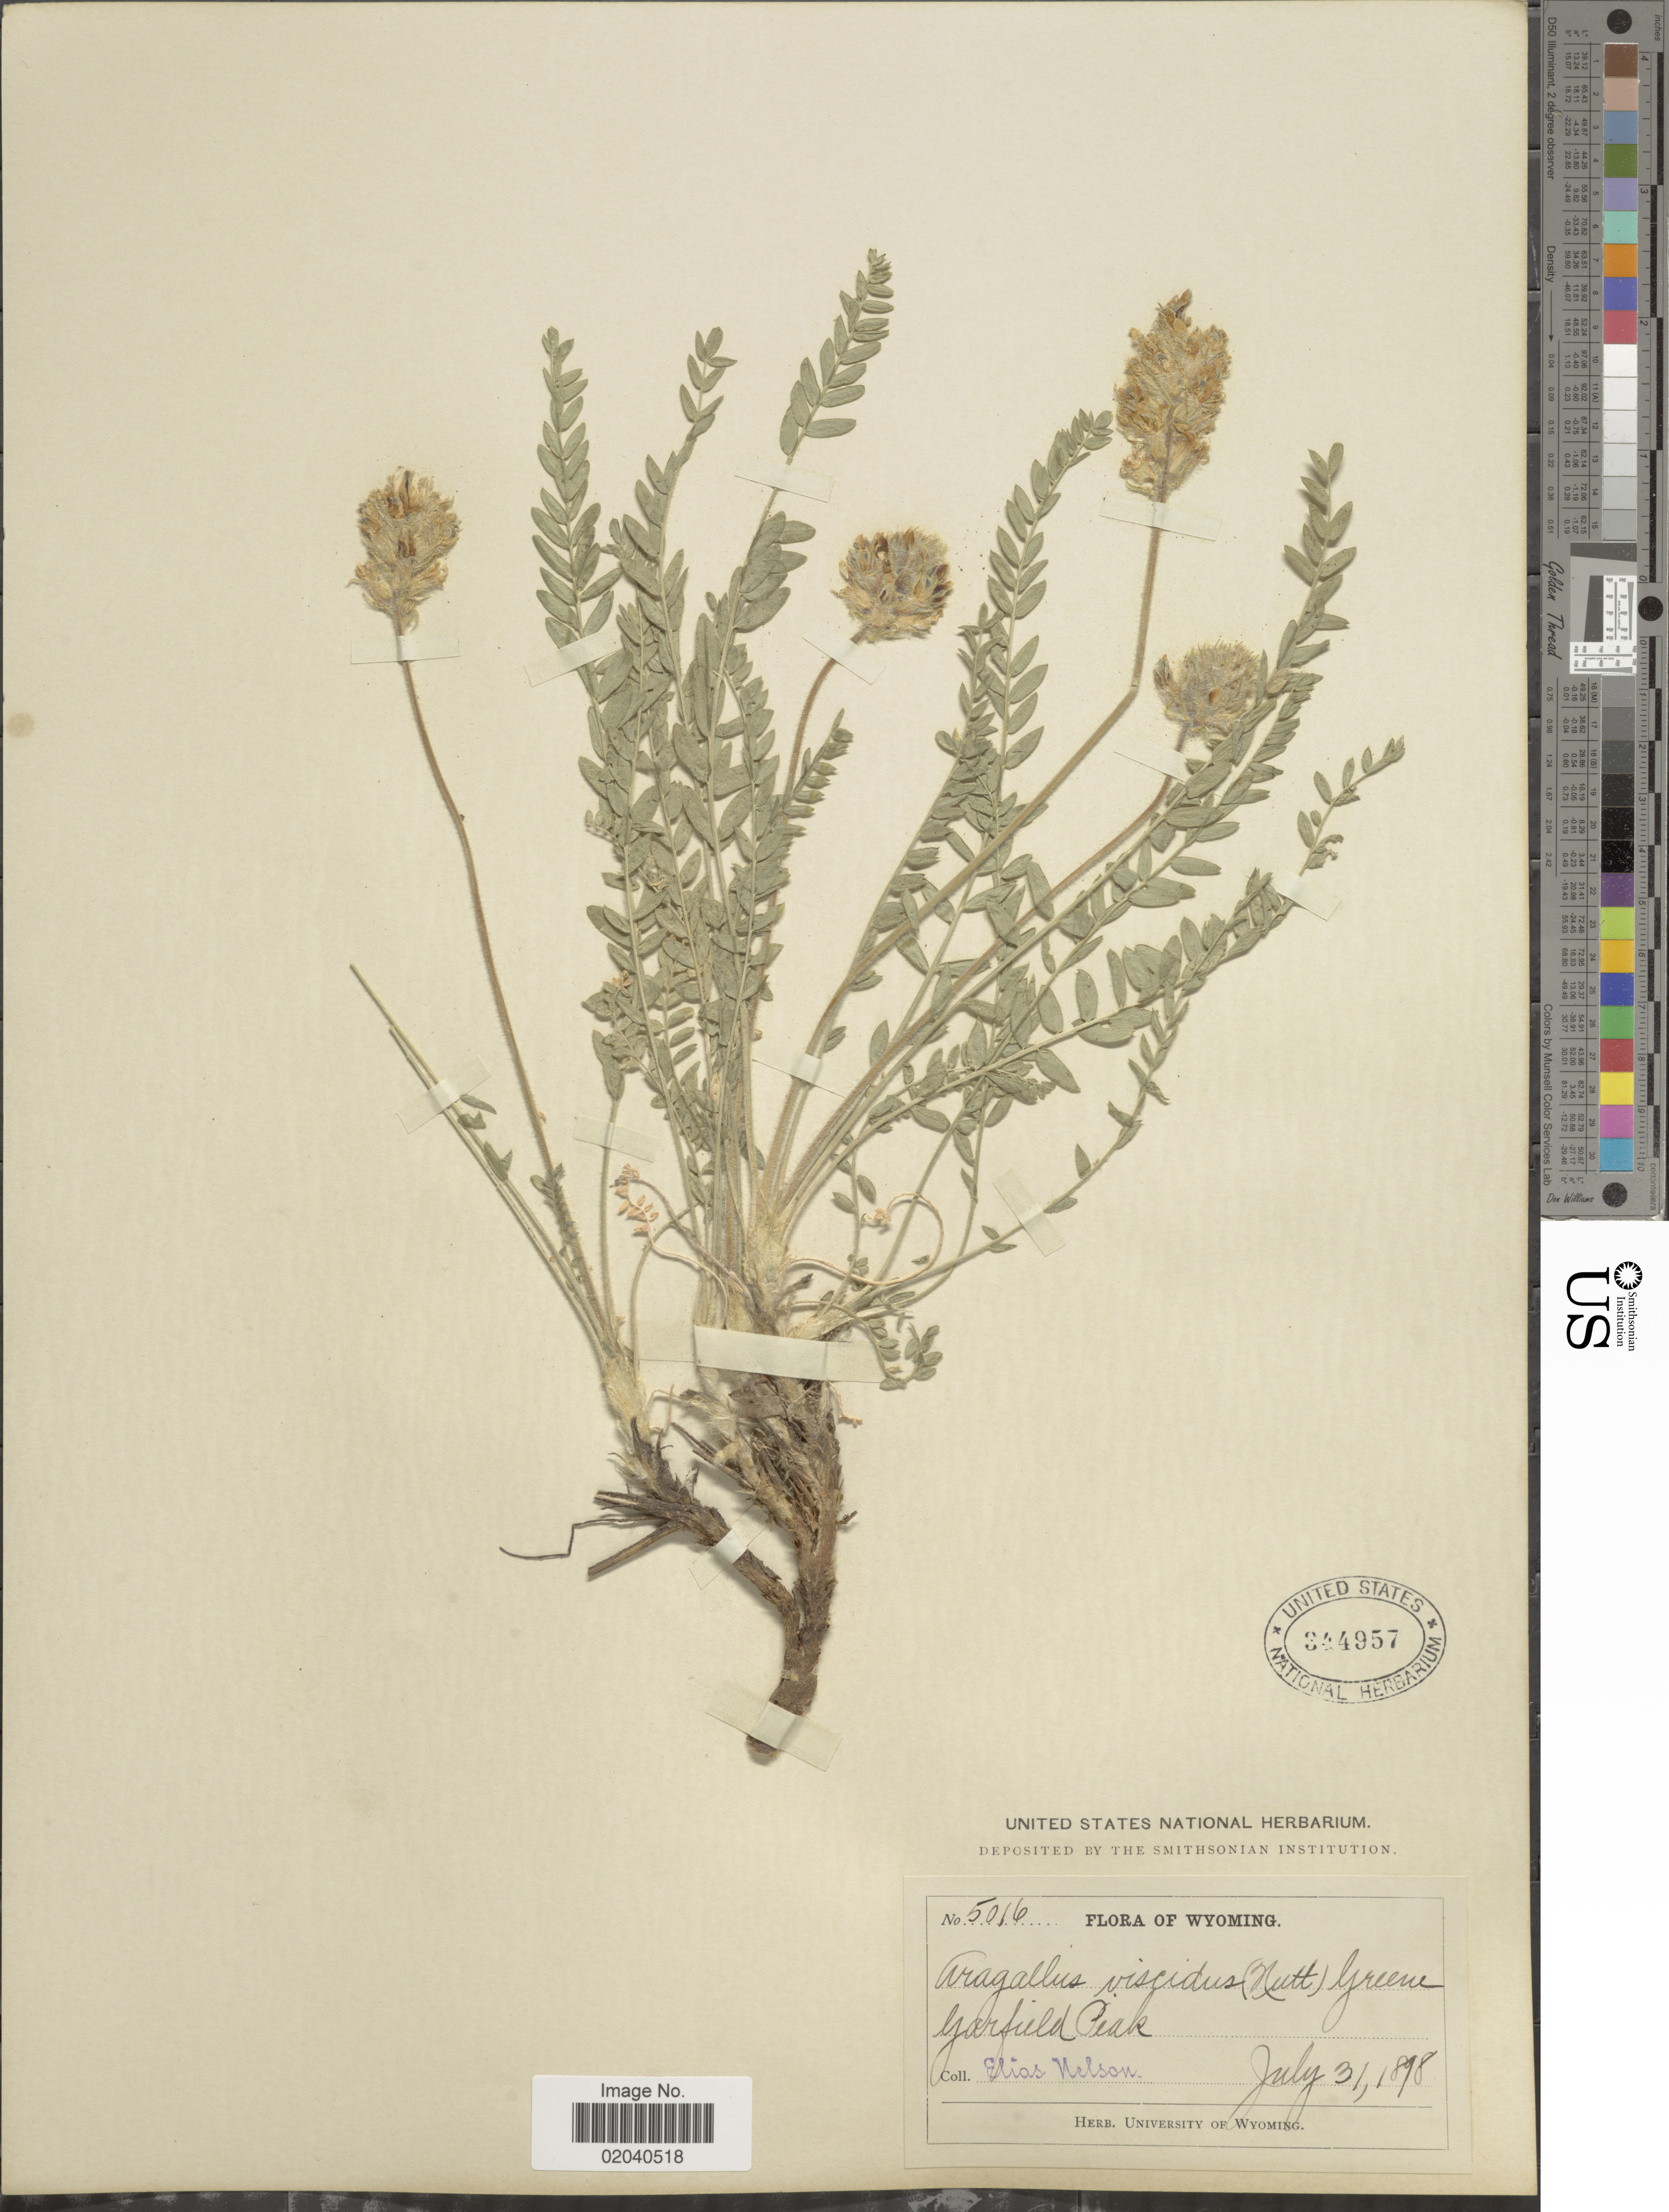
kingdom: Plantae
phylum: Tracheophyta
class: Magnoliopsida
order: Fabales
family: Fabaceae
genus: Oxytropis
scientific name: Oxytropis viscida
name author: Nutt.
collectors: E. Nelson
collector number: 5016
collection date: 1898-07-31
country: United States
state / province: Wyoming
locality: Garfield Peak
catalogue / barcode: US 344957